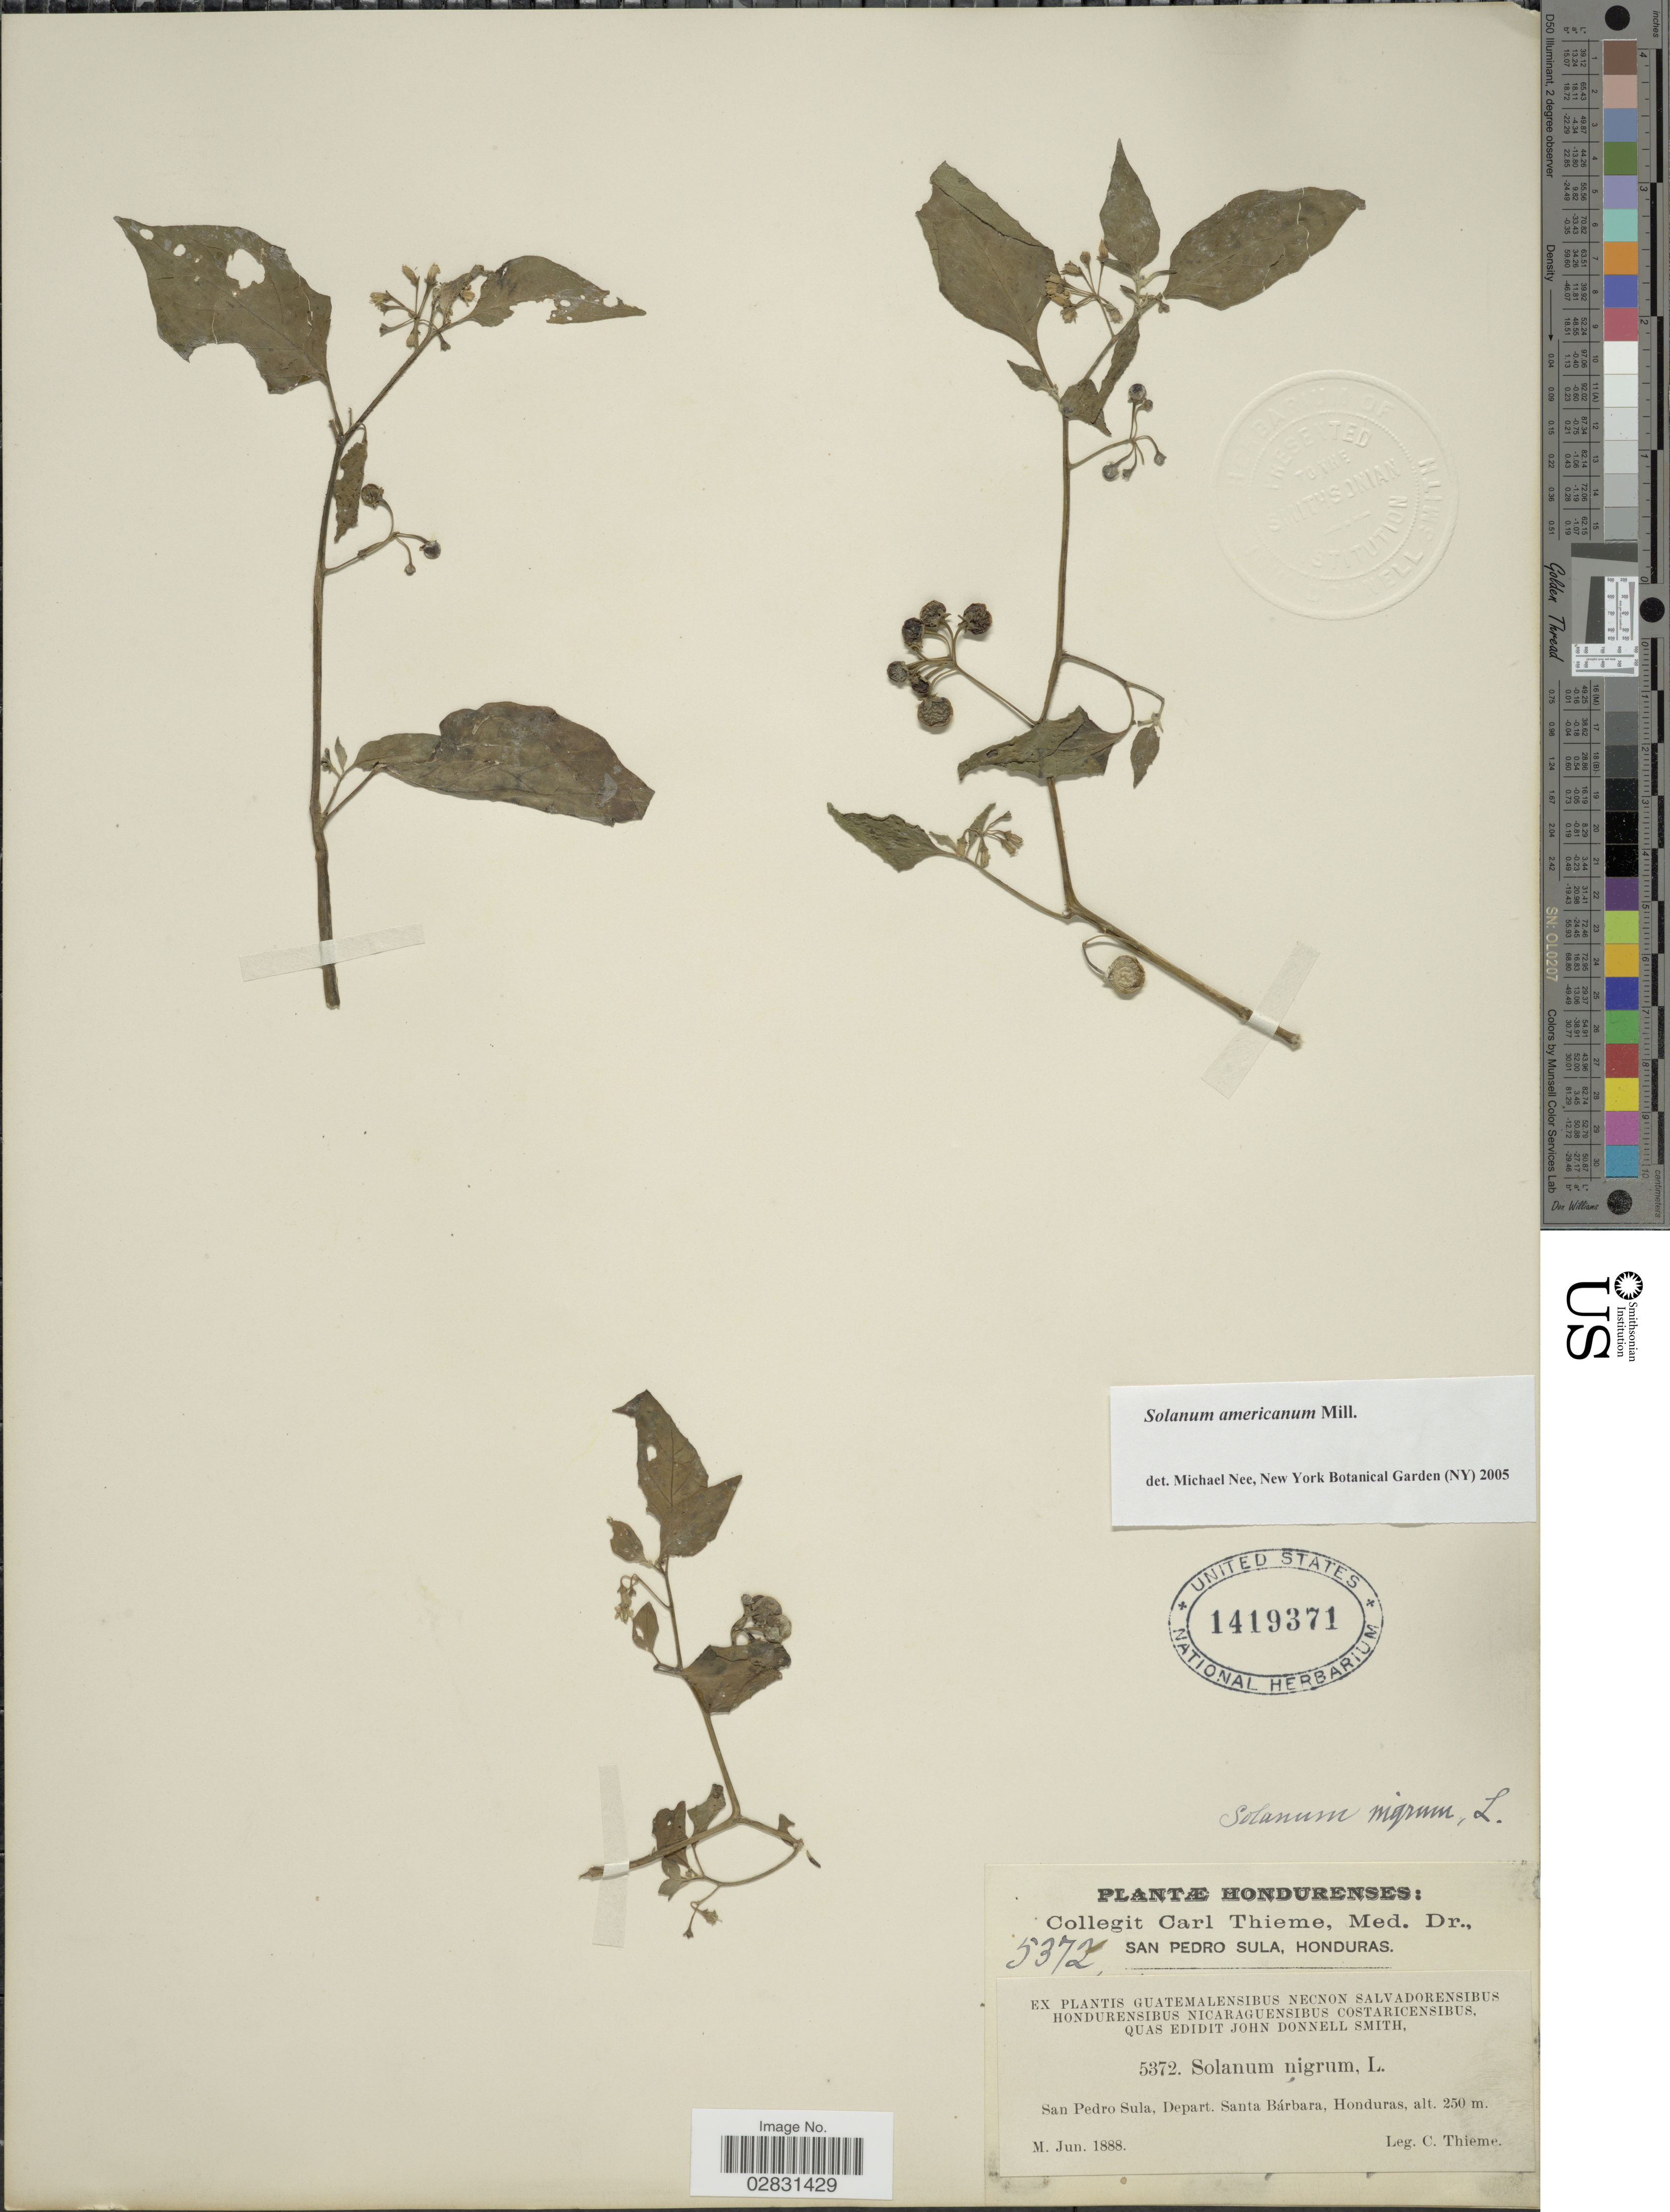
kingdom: Plantae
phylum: Tracheophyta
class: Magnoliopsida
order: Solanales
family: Solanaceae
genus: Solanum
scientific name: Solanum americanum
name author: Mill.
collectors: C. Thieme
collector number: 5372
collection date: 1888-06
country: Honduras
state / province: Santa Bárbara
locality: San Pedro Sula, Depart. Santa Bárbara.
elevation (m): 250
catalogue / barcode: US 1419371